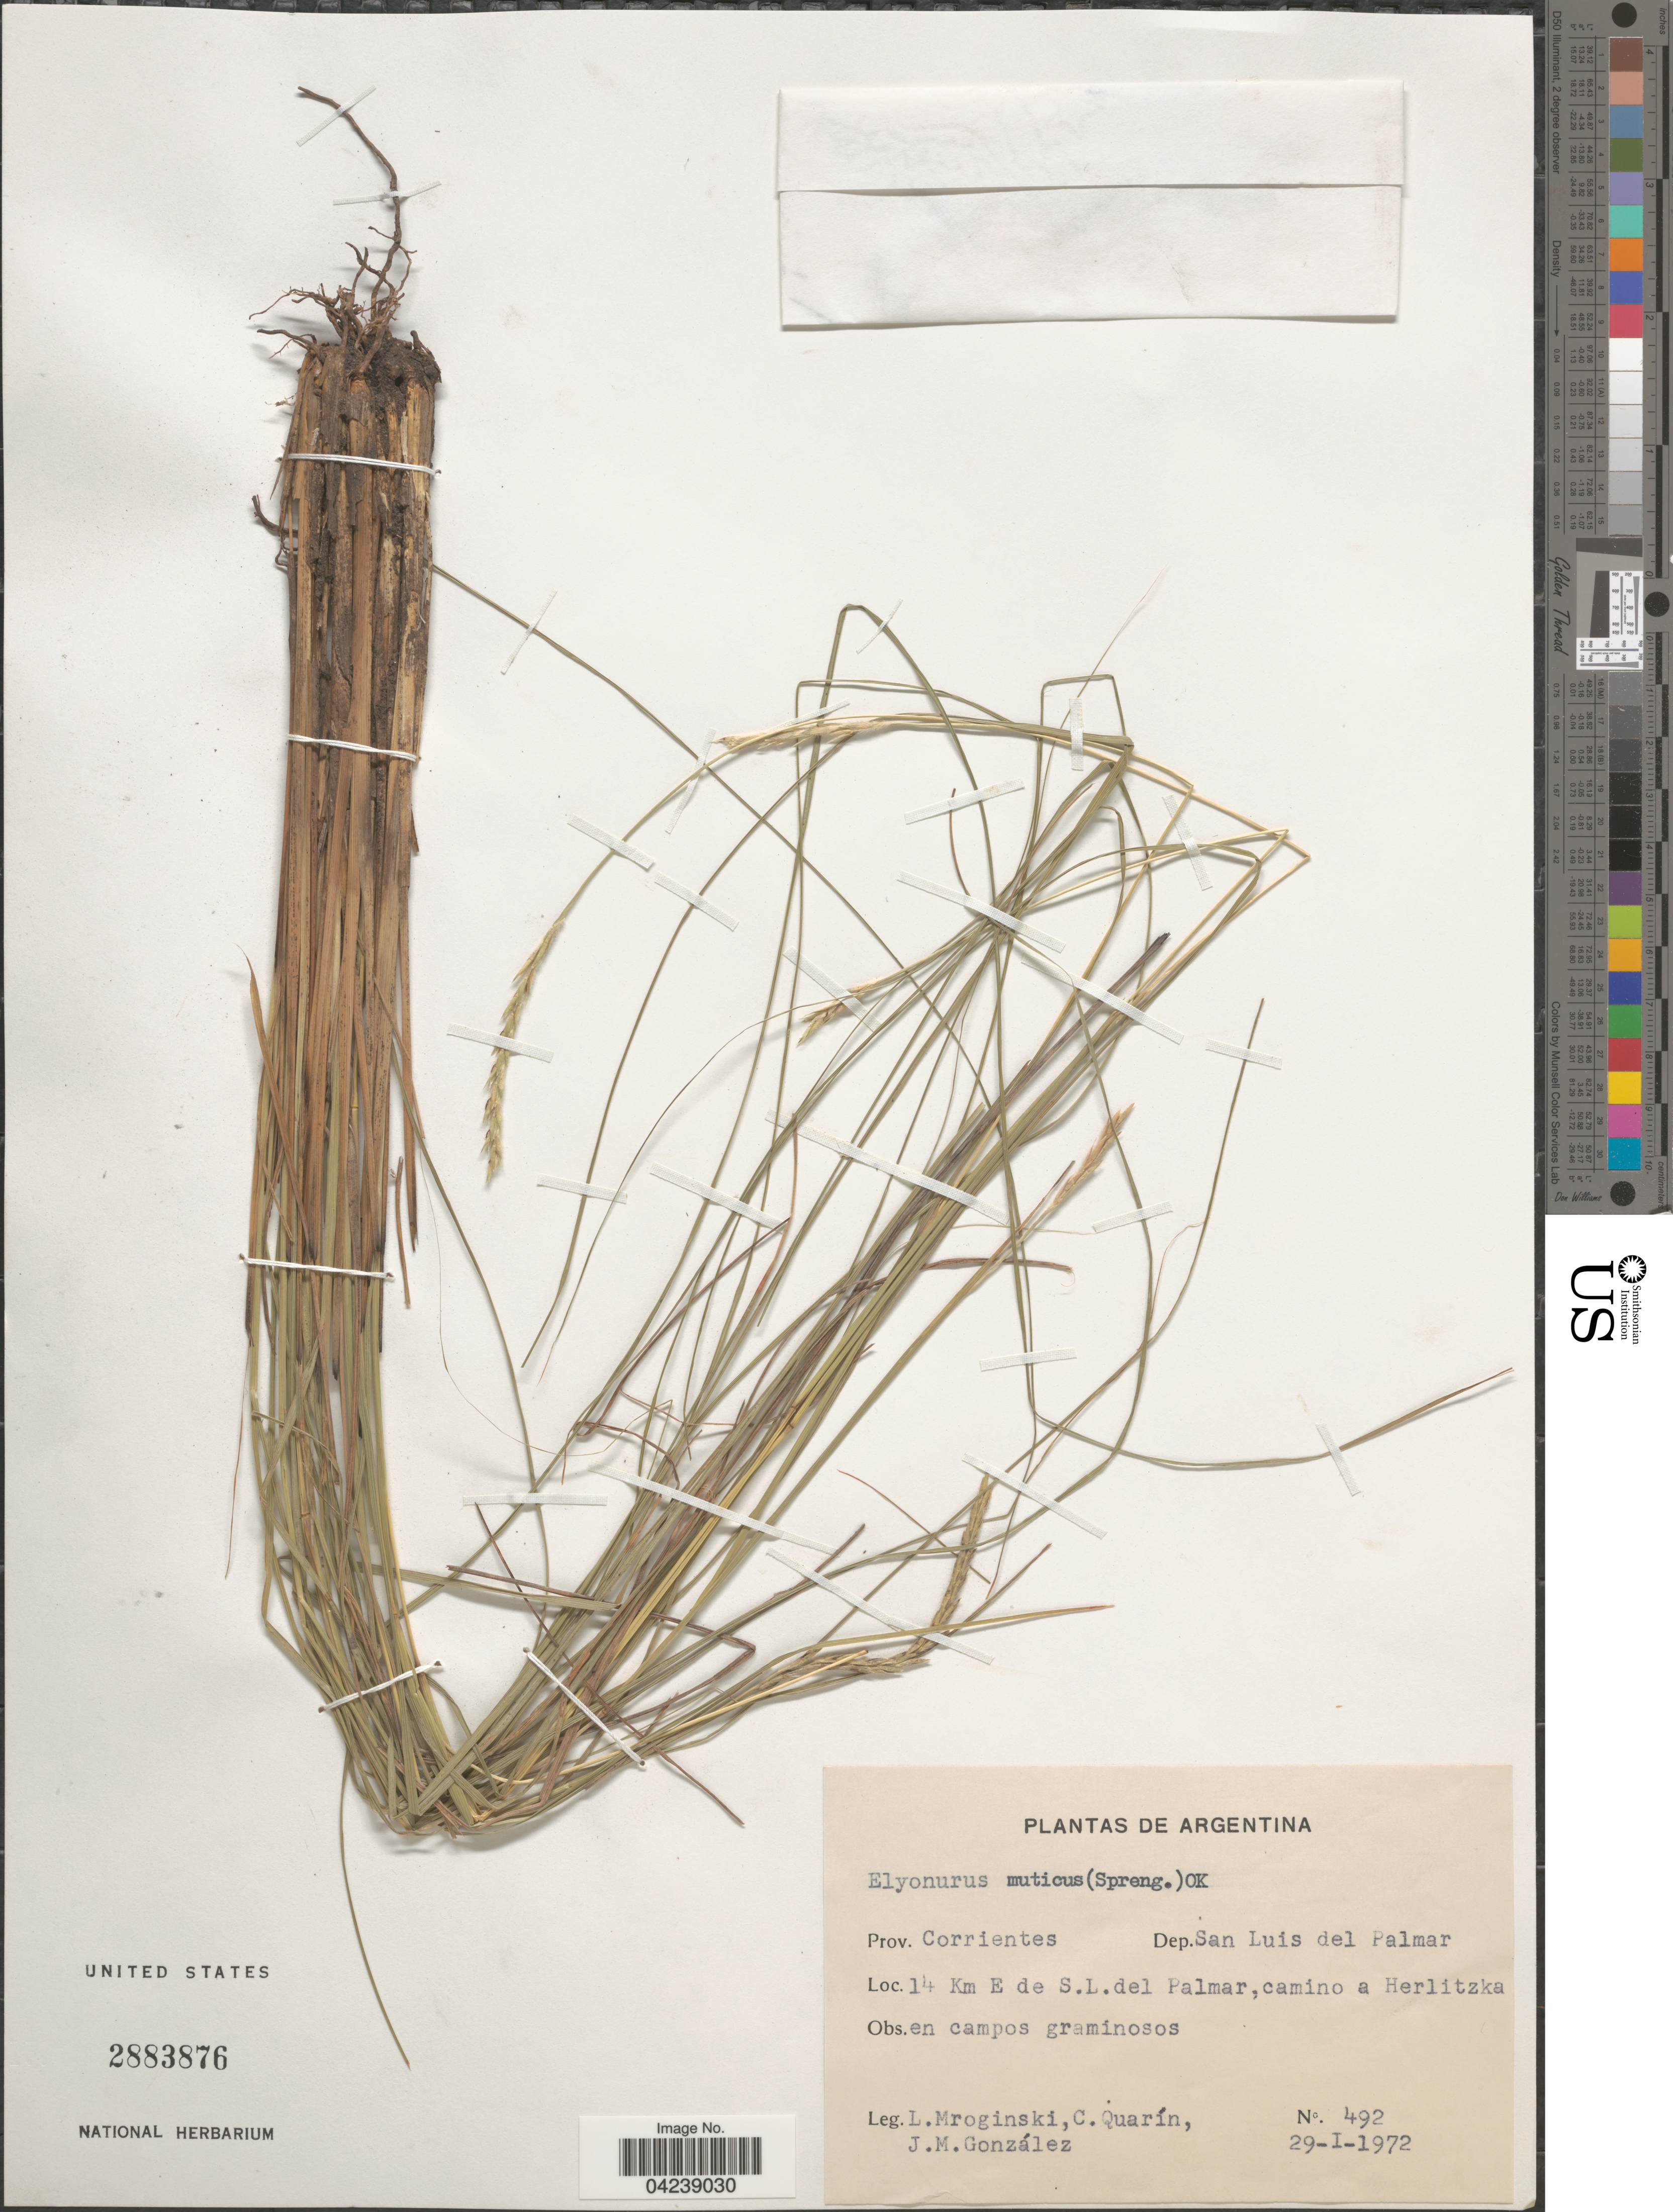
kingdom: Plantae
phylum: Tracheophyta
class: Liliopsida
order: Poales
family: Poaceae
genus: Elionurus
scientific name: Elionurus muticus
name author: (Spreng.) Kuntze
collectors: L. Mroginski, C. Quarín & J. M. Gonzalez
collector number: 492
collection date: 1972-01-29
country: Argentina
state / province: Corrientes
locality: Dep. San Luis del Palmar. 14 Km E de S.L. del Palmar, camino a Herlitzka.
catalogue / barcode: US 2883876